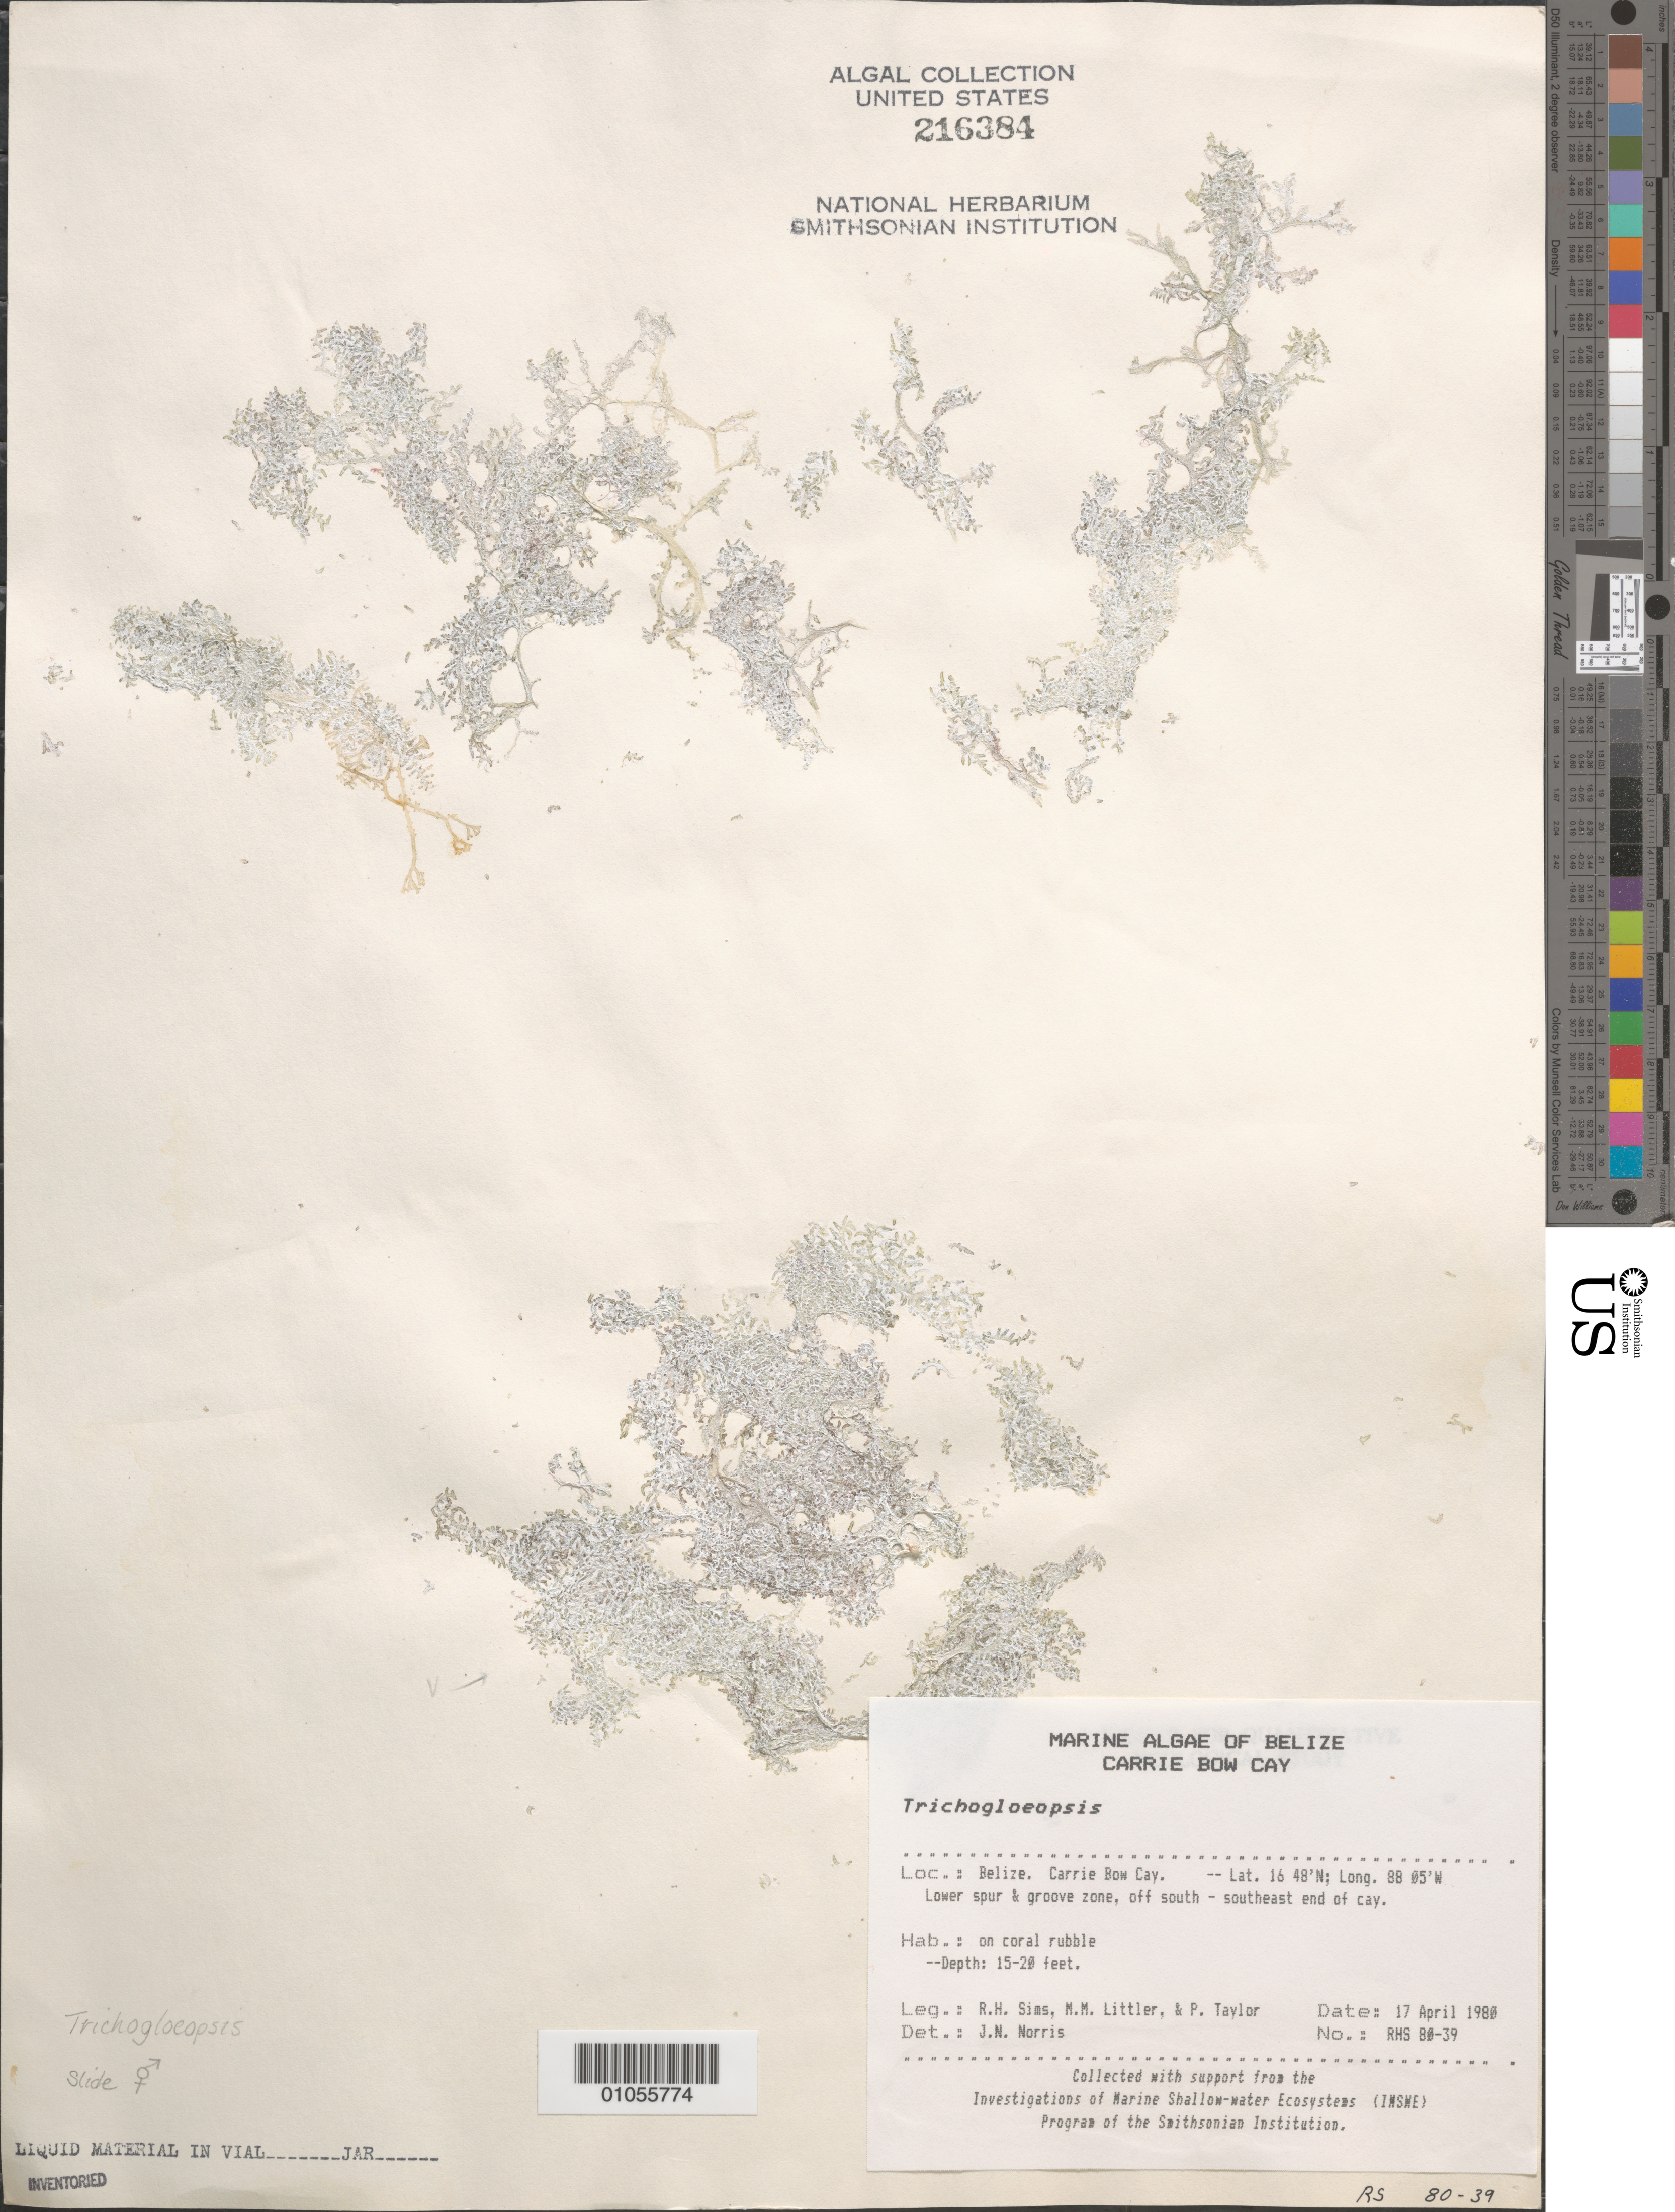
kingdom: Plantae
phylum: Rhodophyta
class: Florideophyceae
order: Nemaliales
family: Liagoraceae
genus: Trichogloeopsis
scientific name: Trichogloeopsis sp.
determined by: Norris, James N.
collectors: R. H. Sims, M. M. Littler & P. R. Taylor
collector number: RHS 80-39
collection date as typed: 17 Apr 1980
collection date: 1980-04-17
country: Belize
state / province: Stann Creek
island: Carrie Bow Cay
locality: Off the cay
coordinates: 16 48'N, 88 05'W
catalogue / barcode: US 216384